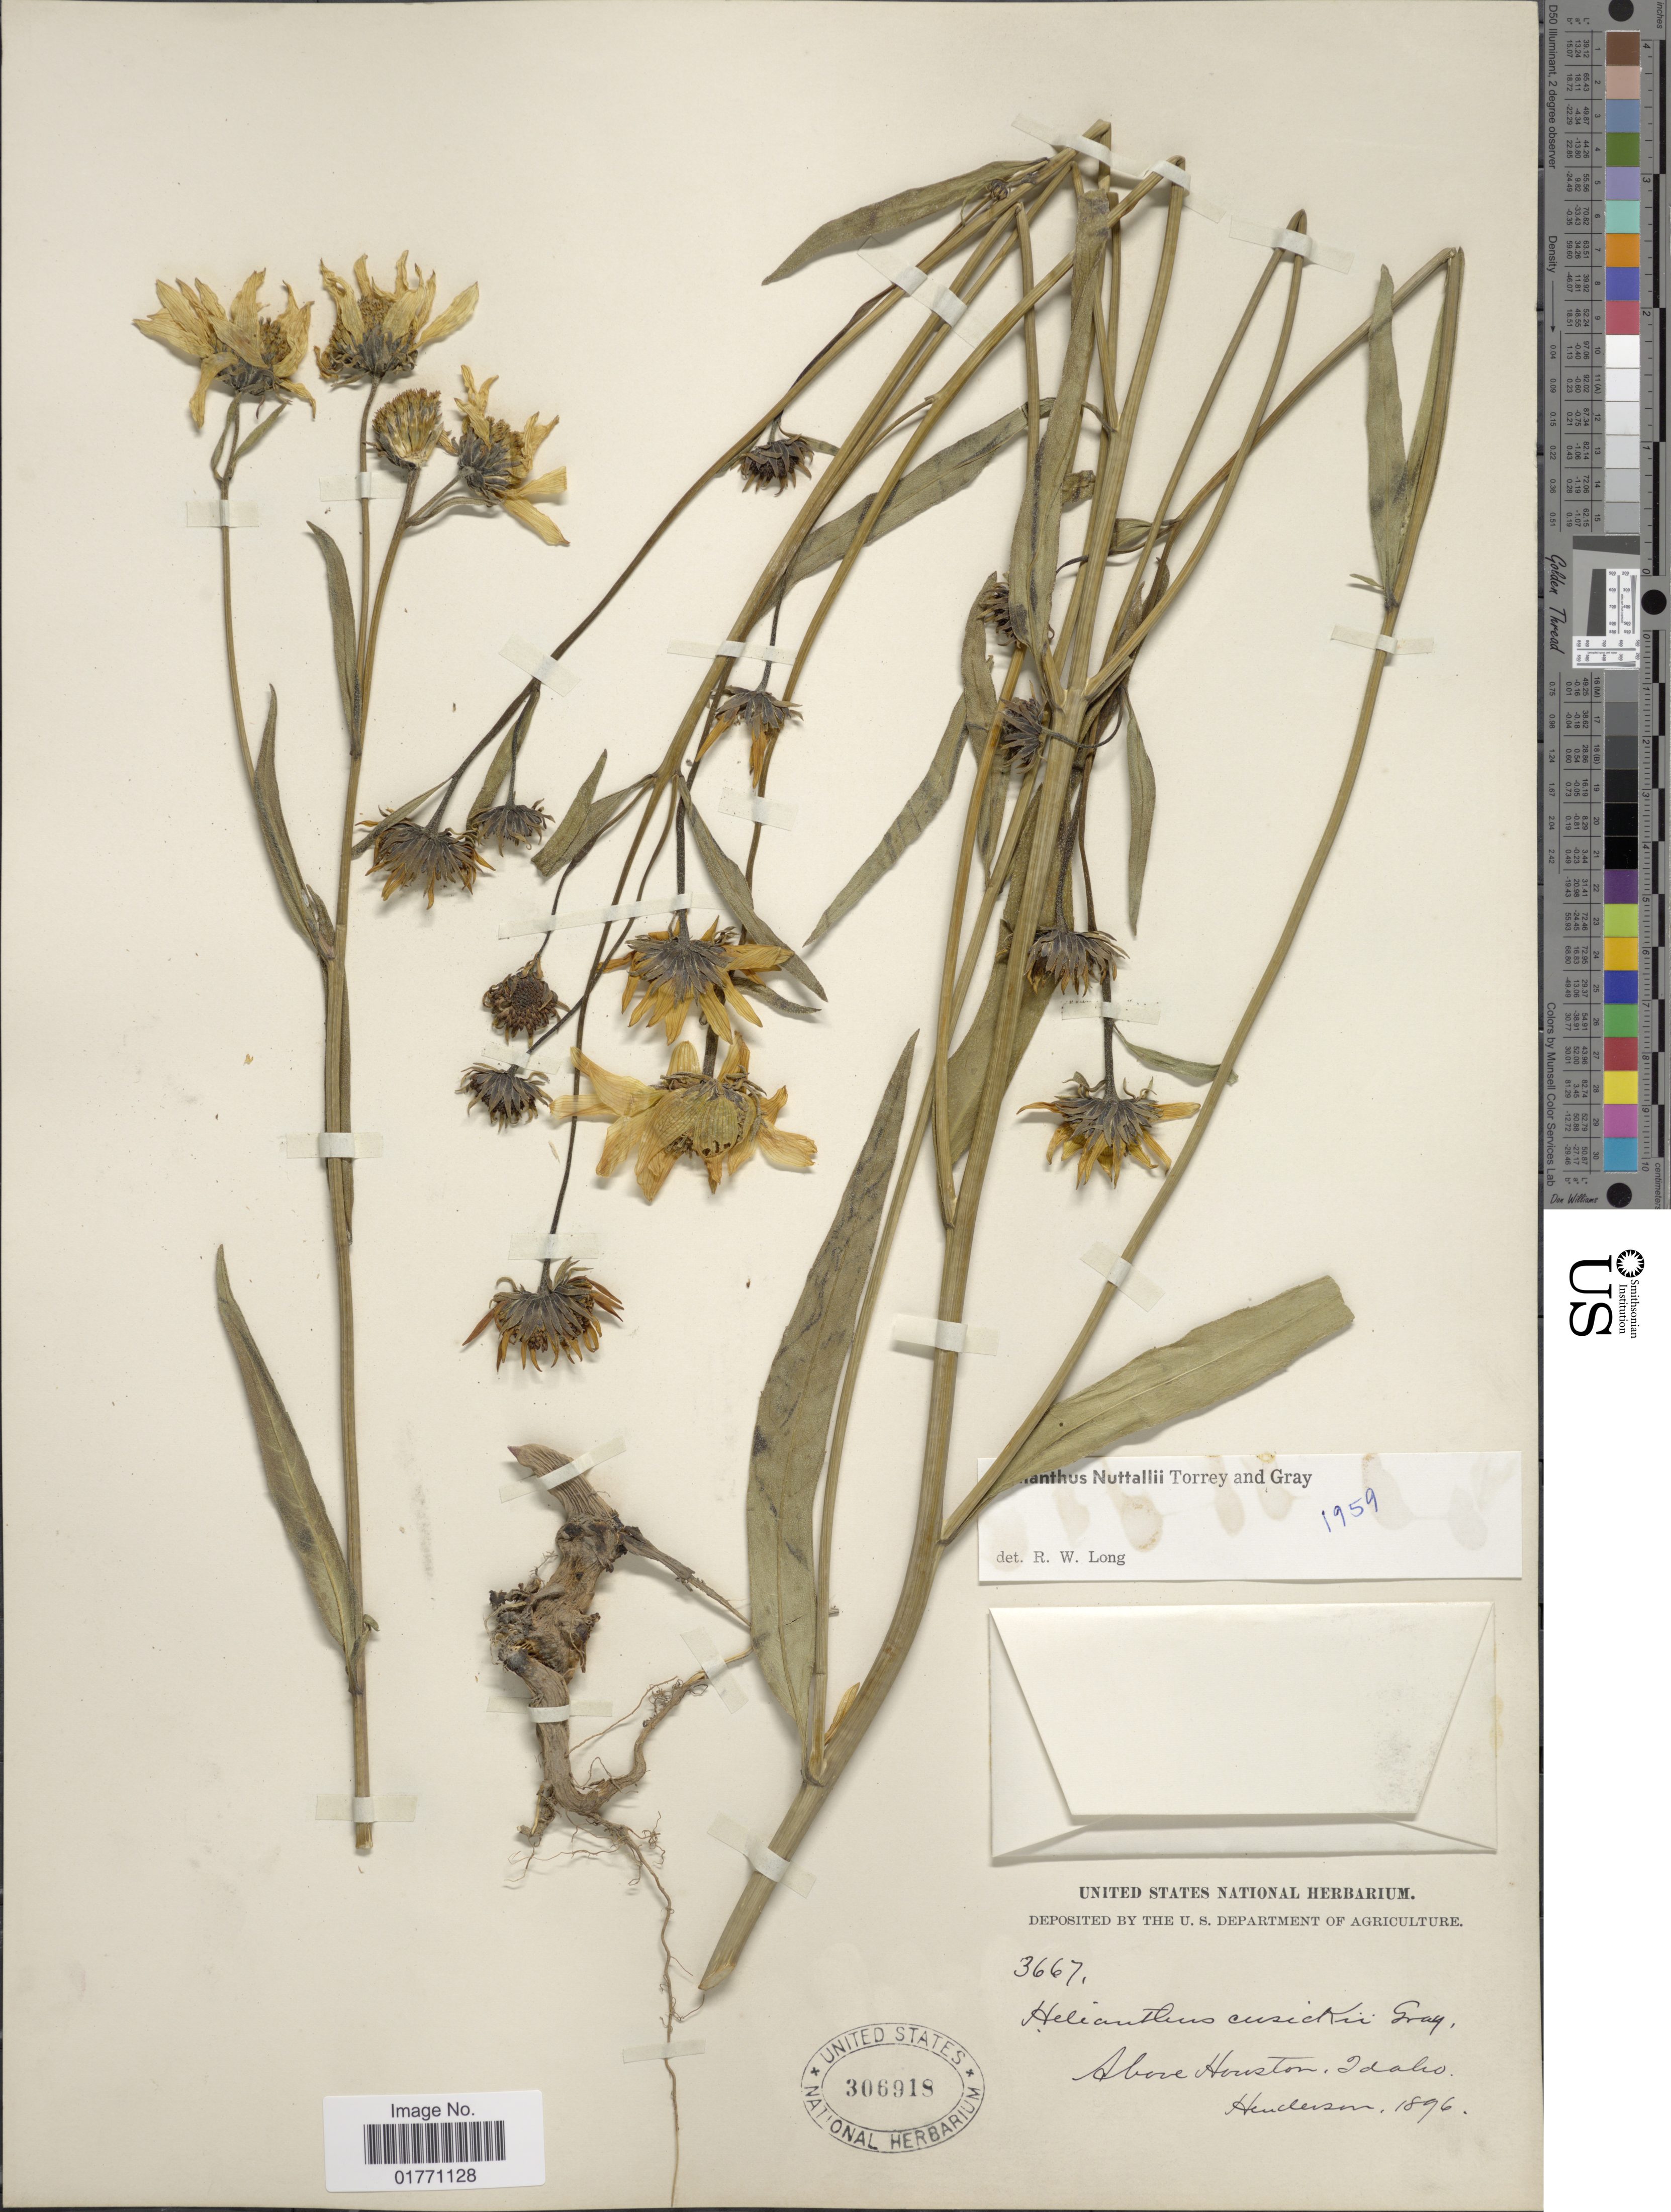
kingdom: Plantae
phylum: Tracheophyta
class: Magnoliopsida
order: Asterales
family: Asteraceae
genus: Helianthus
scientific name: Helianthus nuttallii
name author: Torr. & A. Gray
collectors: -. Henderson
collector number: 3667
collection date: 1896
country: United States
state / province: Idaho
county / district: Custer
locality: Above Houston.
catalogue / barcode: US 306918